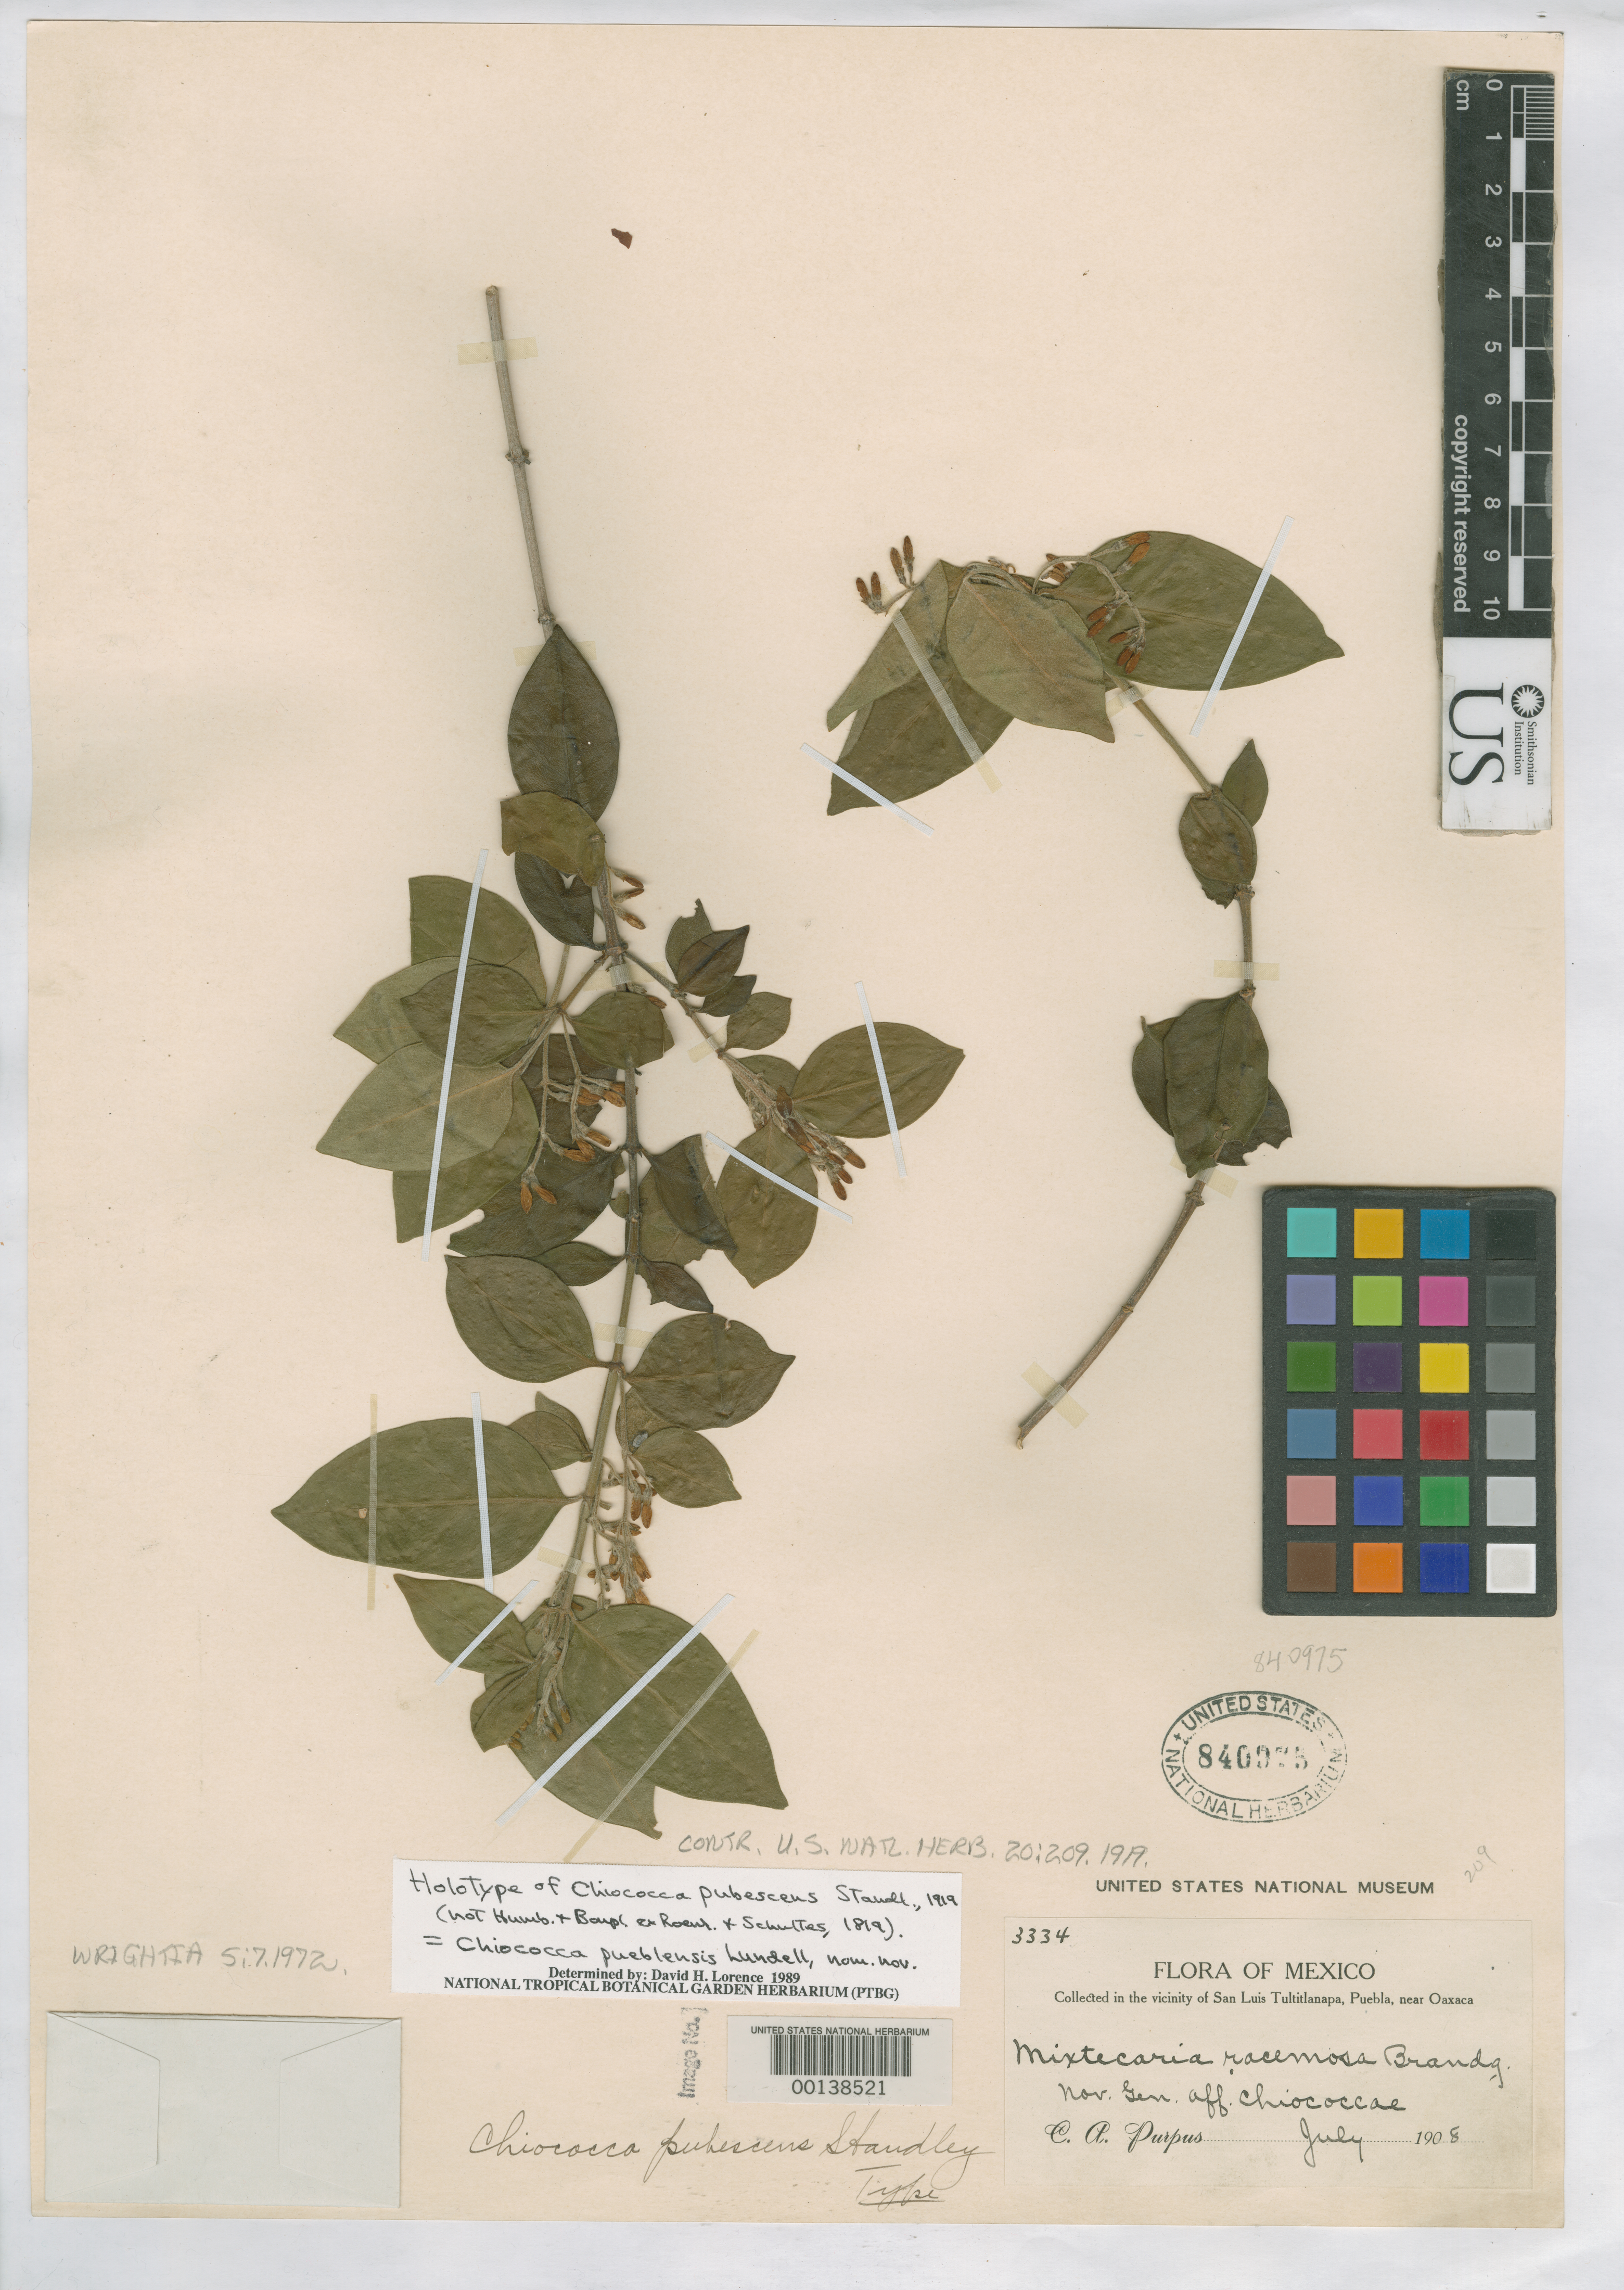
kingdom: Plantae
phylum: Tracheophyta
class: Magnoliopsida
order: Gentianales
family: Rubiaceae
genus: Chiococca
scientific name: Chiococca pubescens Standl., nom. illeg.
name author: Standl.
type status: Holotype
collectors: C. A. Purpus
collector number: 3334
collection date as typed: Jul 1908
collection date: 1908-07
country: Mexico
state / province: Puebla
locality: Vicinity of San Luis Tultitlanapa.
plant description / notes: Renamed as Chiococca pueblensis Lundell.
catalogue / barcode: US 840975